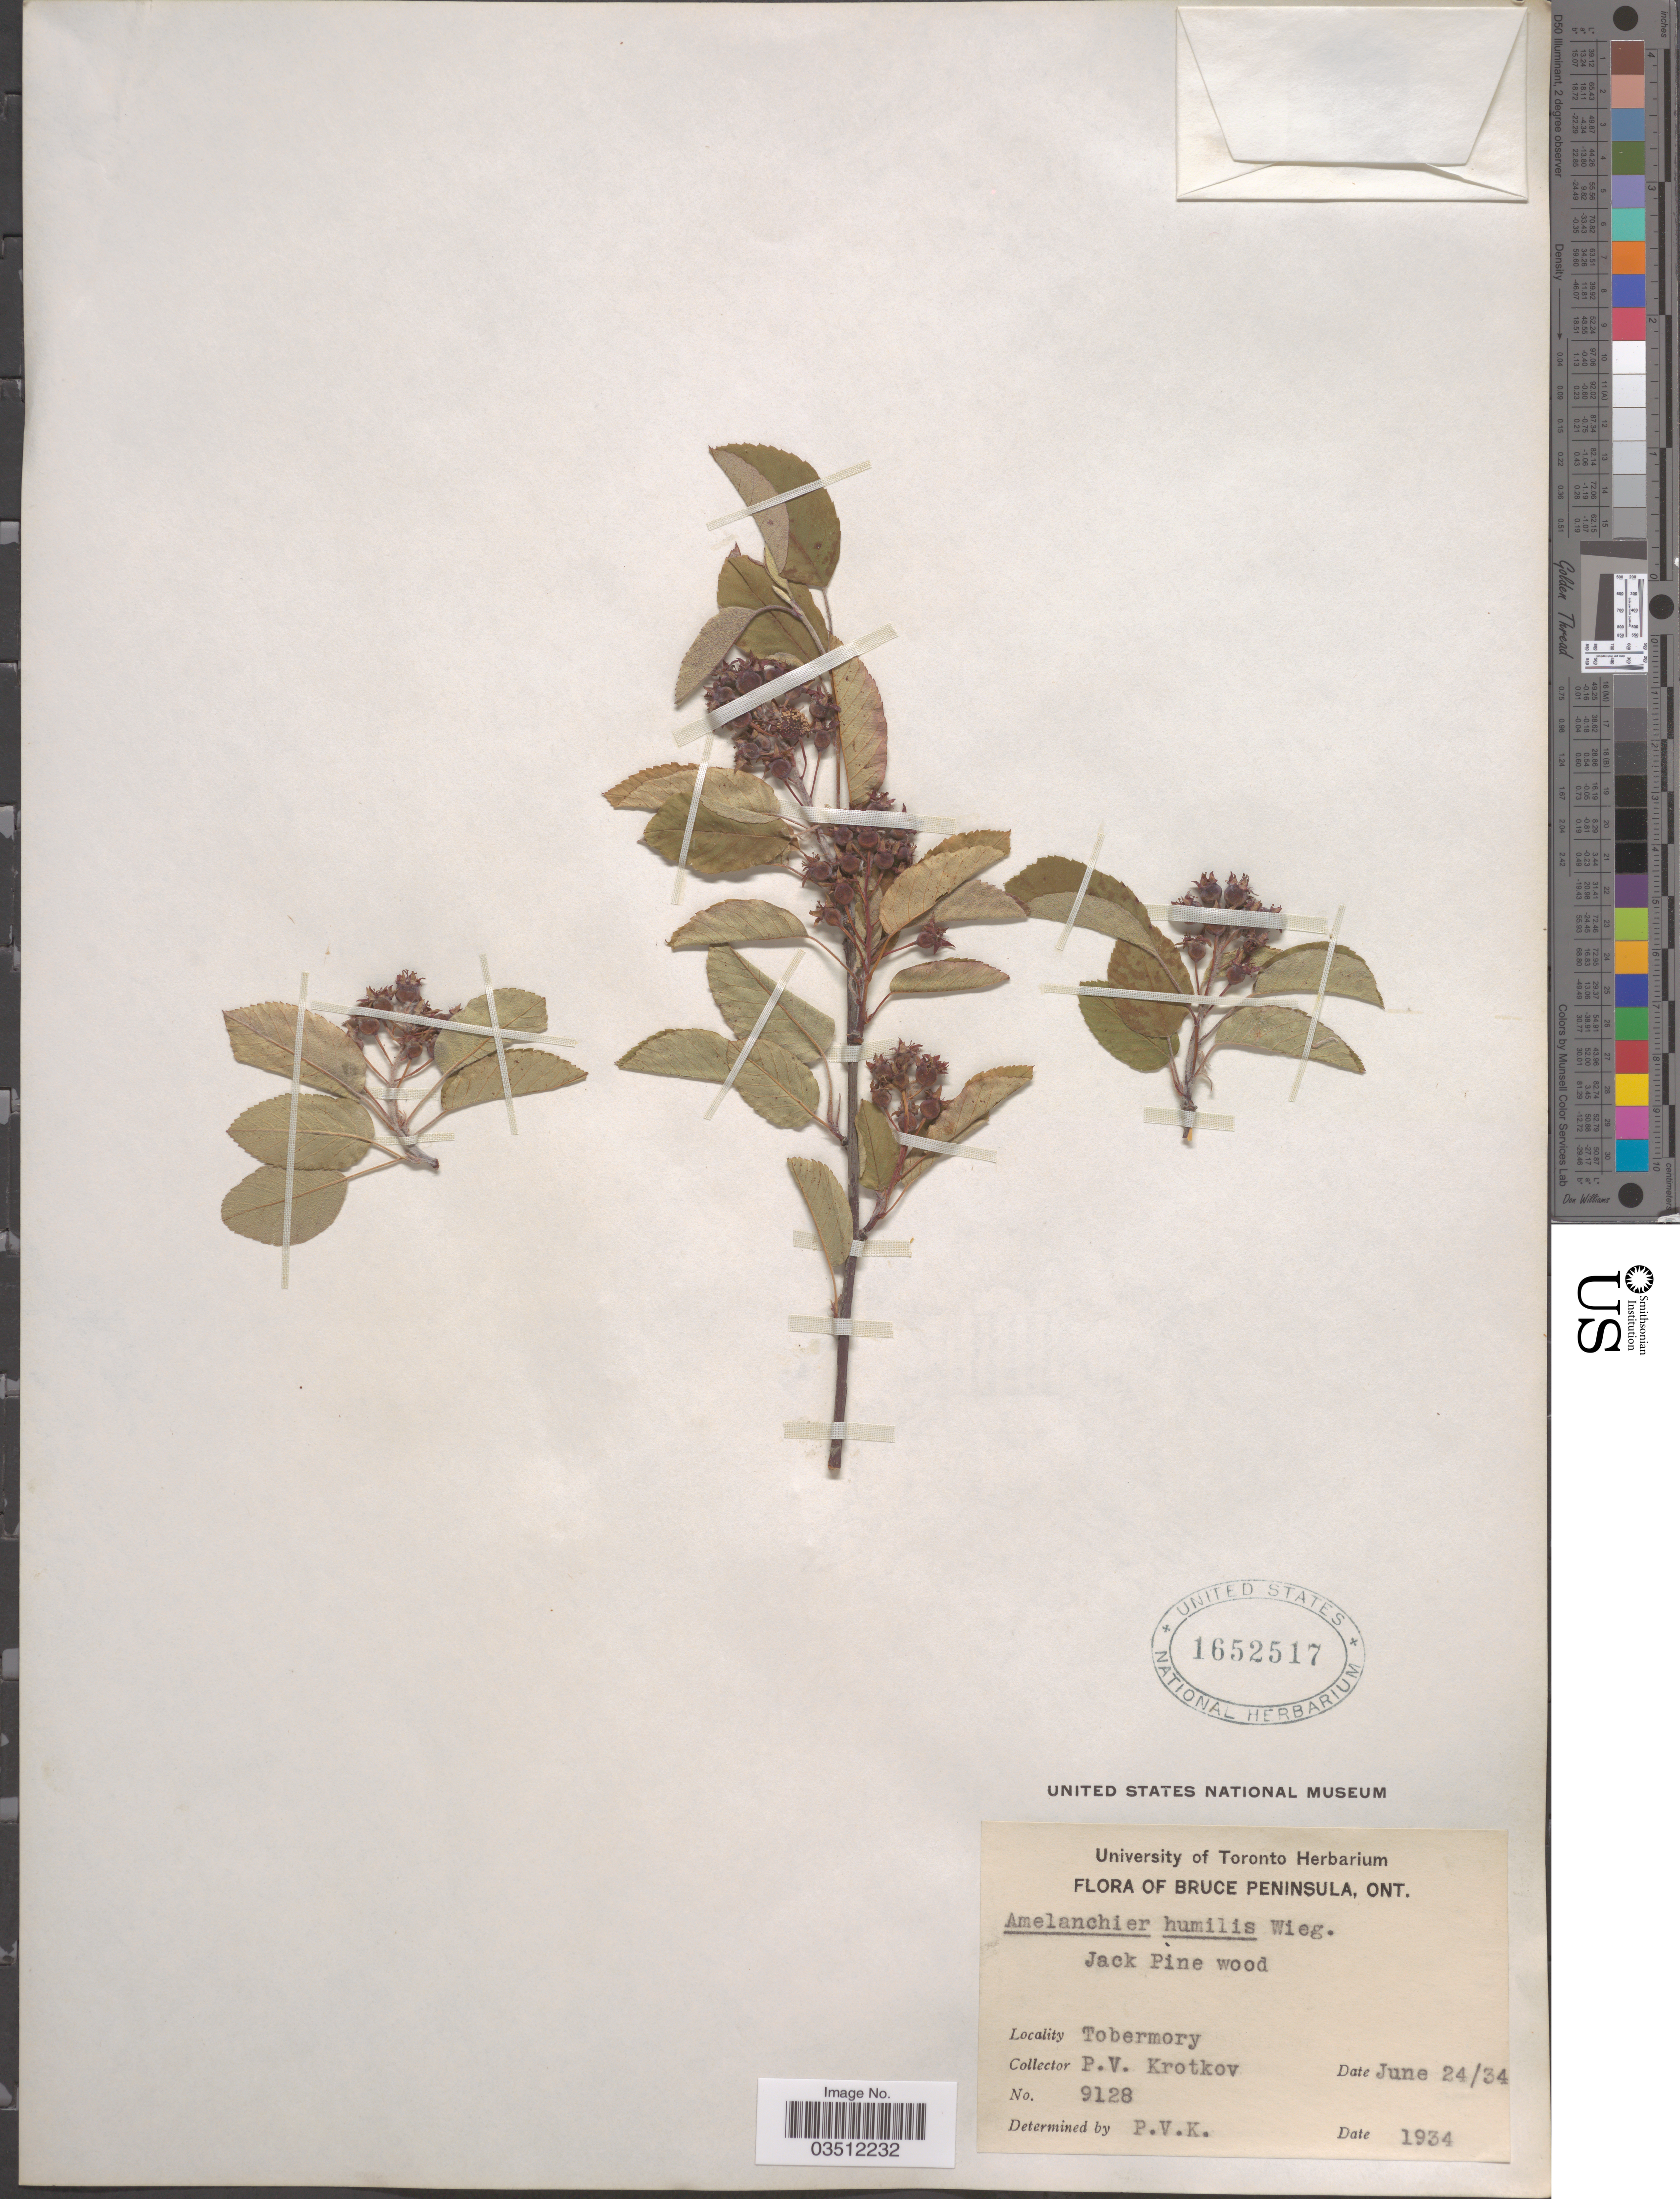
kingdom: Plantae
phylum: Tracheophyta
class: Magnoliopsida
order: Rosales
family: Rosaceae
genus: Amelanchier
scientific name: Amelanchier humilis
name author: Wiegand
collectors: P. V. Krotkov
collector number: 9128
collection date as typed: Transcribed d/m/y: 24/6/34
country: Canada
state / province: Ontario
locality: Bruce Peninsula. Jack Pine wood. Tobermory.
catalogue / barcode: US 1652517